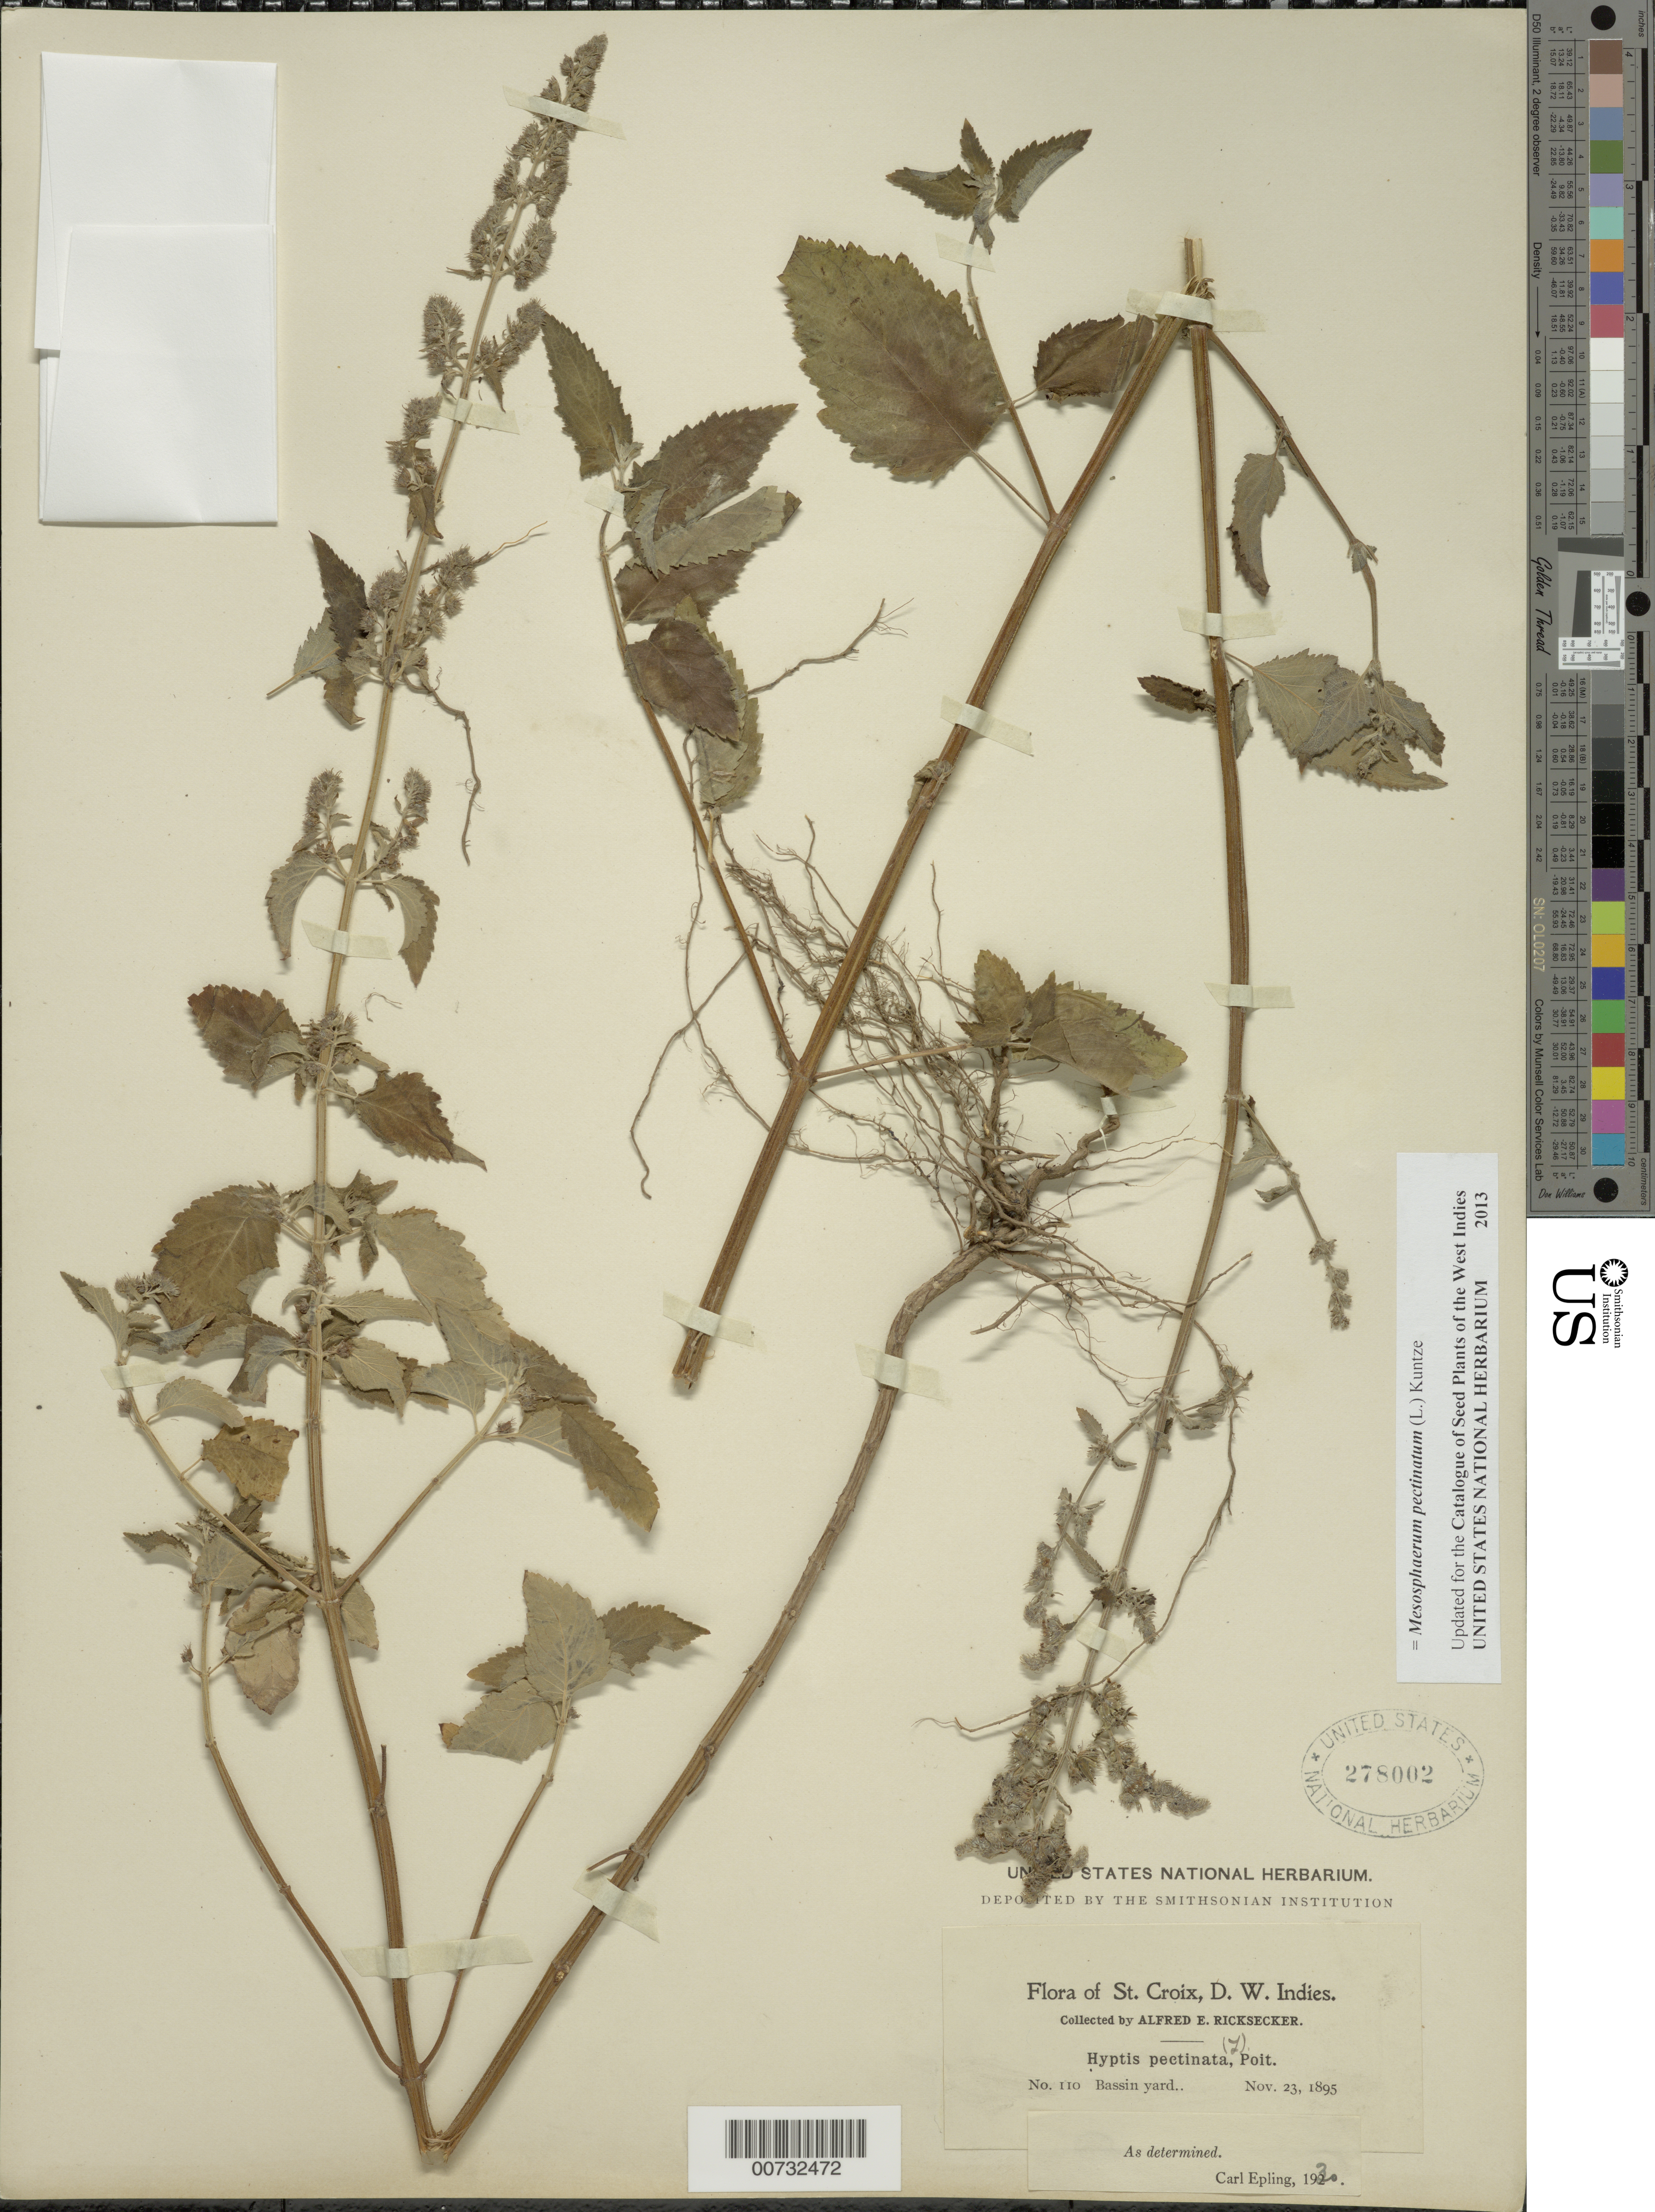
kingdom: Plantae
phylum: Tracheophyta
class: Magnoliopsida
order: Lamiales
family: Lamiaceae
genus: Mesosphaerum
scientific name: Mesosphaerum pectinatum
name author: (L.) Kuntze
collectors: A. E. Ricksecker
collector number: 110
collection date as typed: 23 Nov 1895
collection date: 1895-11-23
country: U.S. Virgin Islands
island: St. Croix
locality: Bassin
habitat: Yard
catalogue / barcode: US 278002